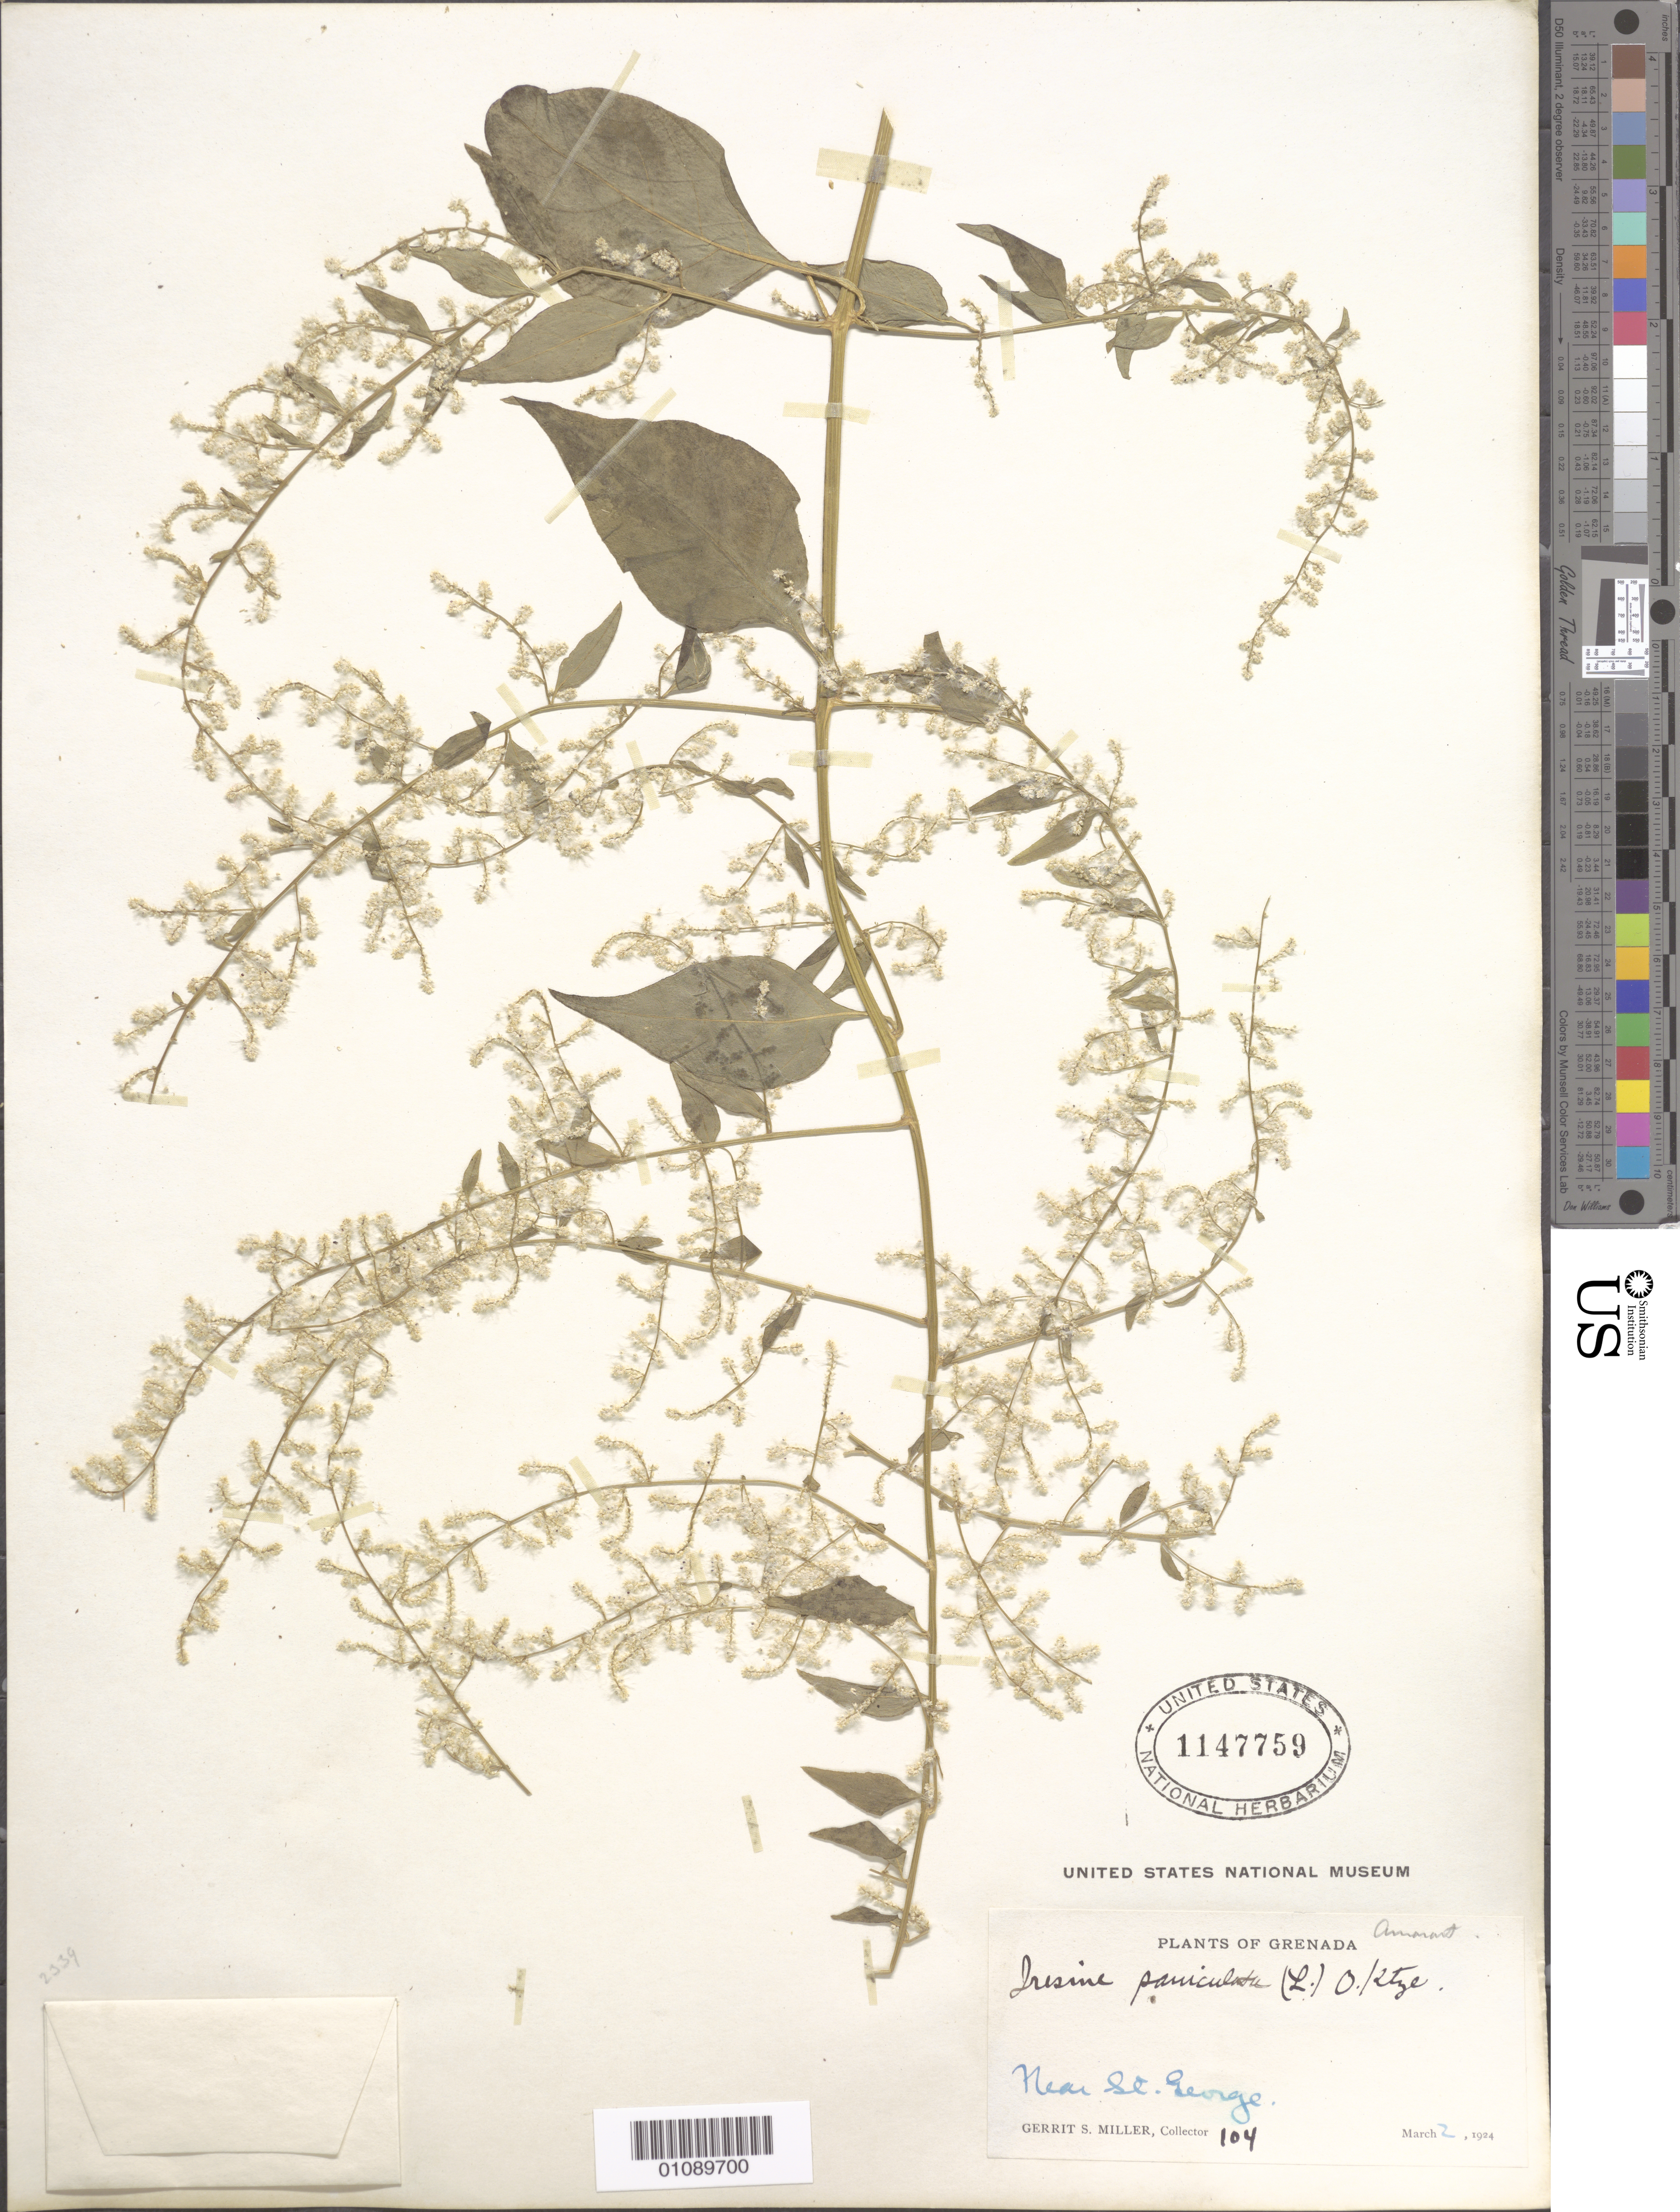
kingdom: Plantae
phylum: Tracheophyta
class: Magnoliopsida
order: Caryophyllales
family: Amaranthaceae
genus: Iresine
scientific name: Iresine paniculata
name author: (L.) Kuntze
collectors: G. S. Miller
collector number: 104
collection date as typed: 02 Mar 1924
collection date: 1924-03-02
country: Grenada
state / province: Saint George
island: Grenada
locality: Near St. George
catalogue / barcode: US 1147759